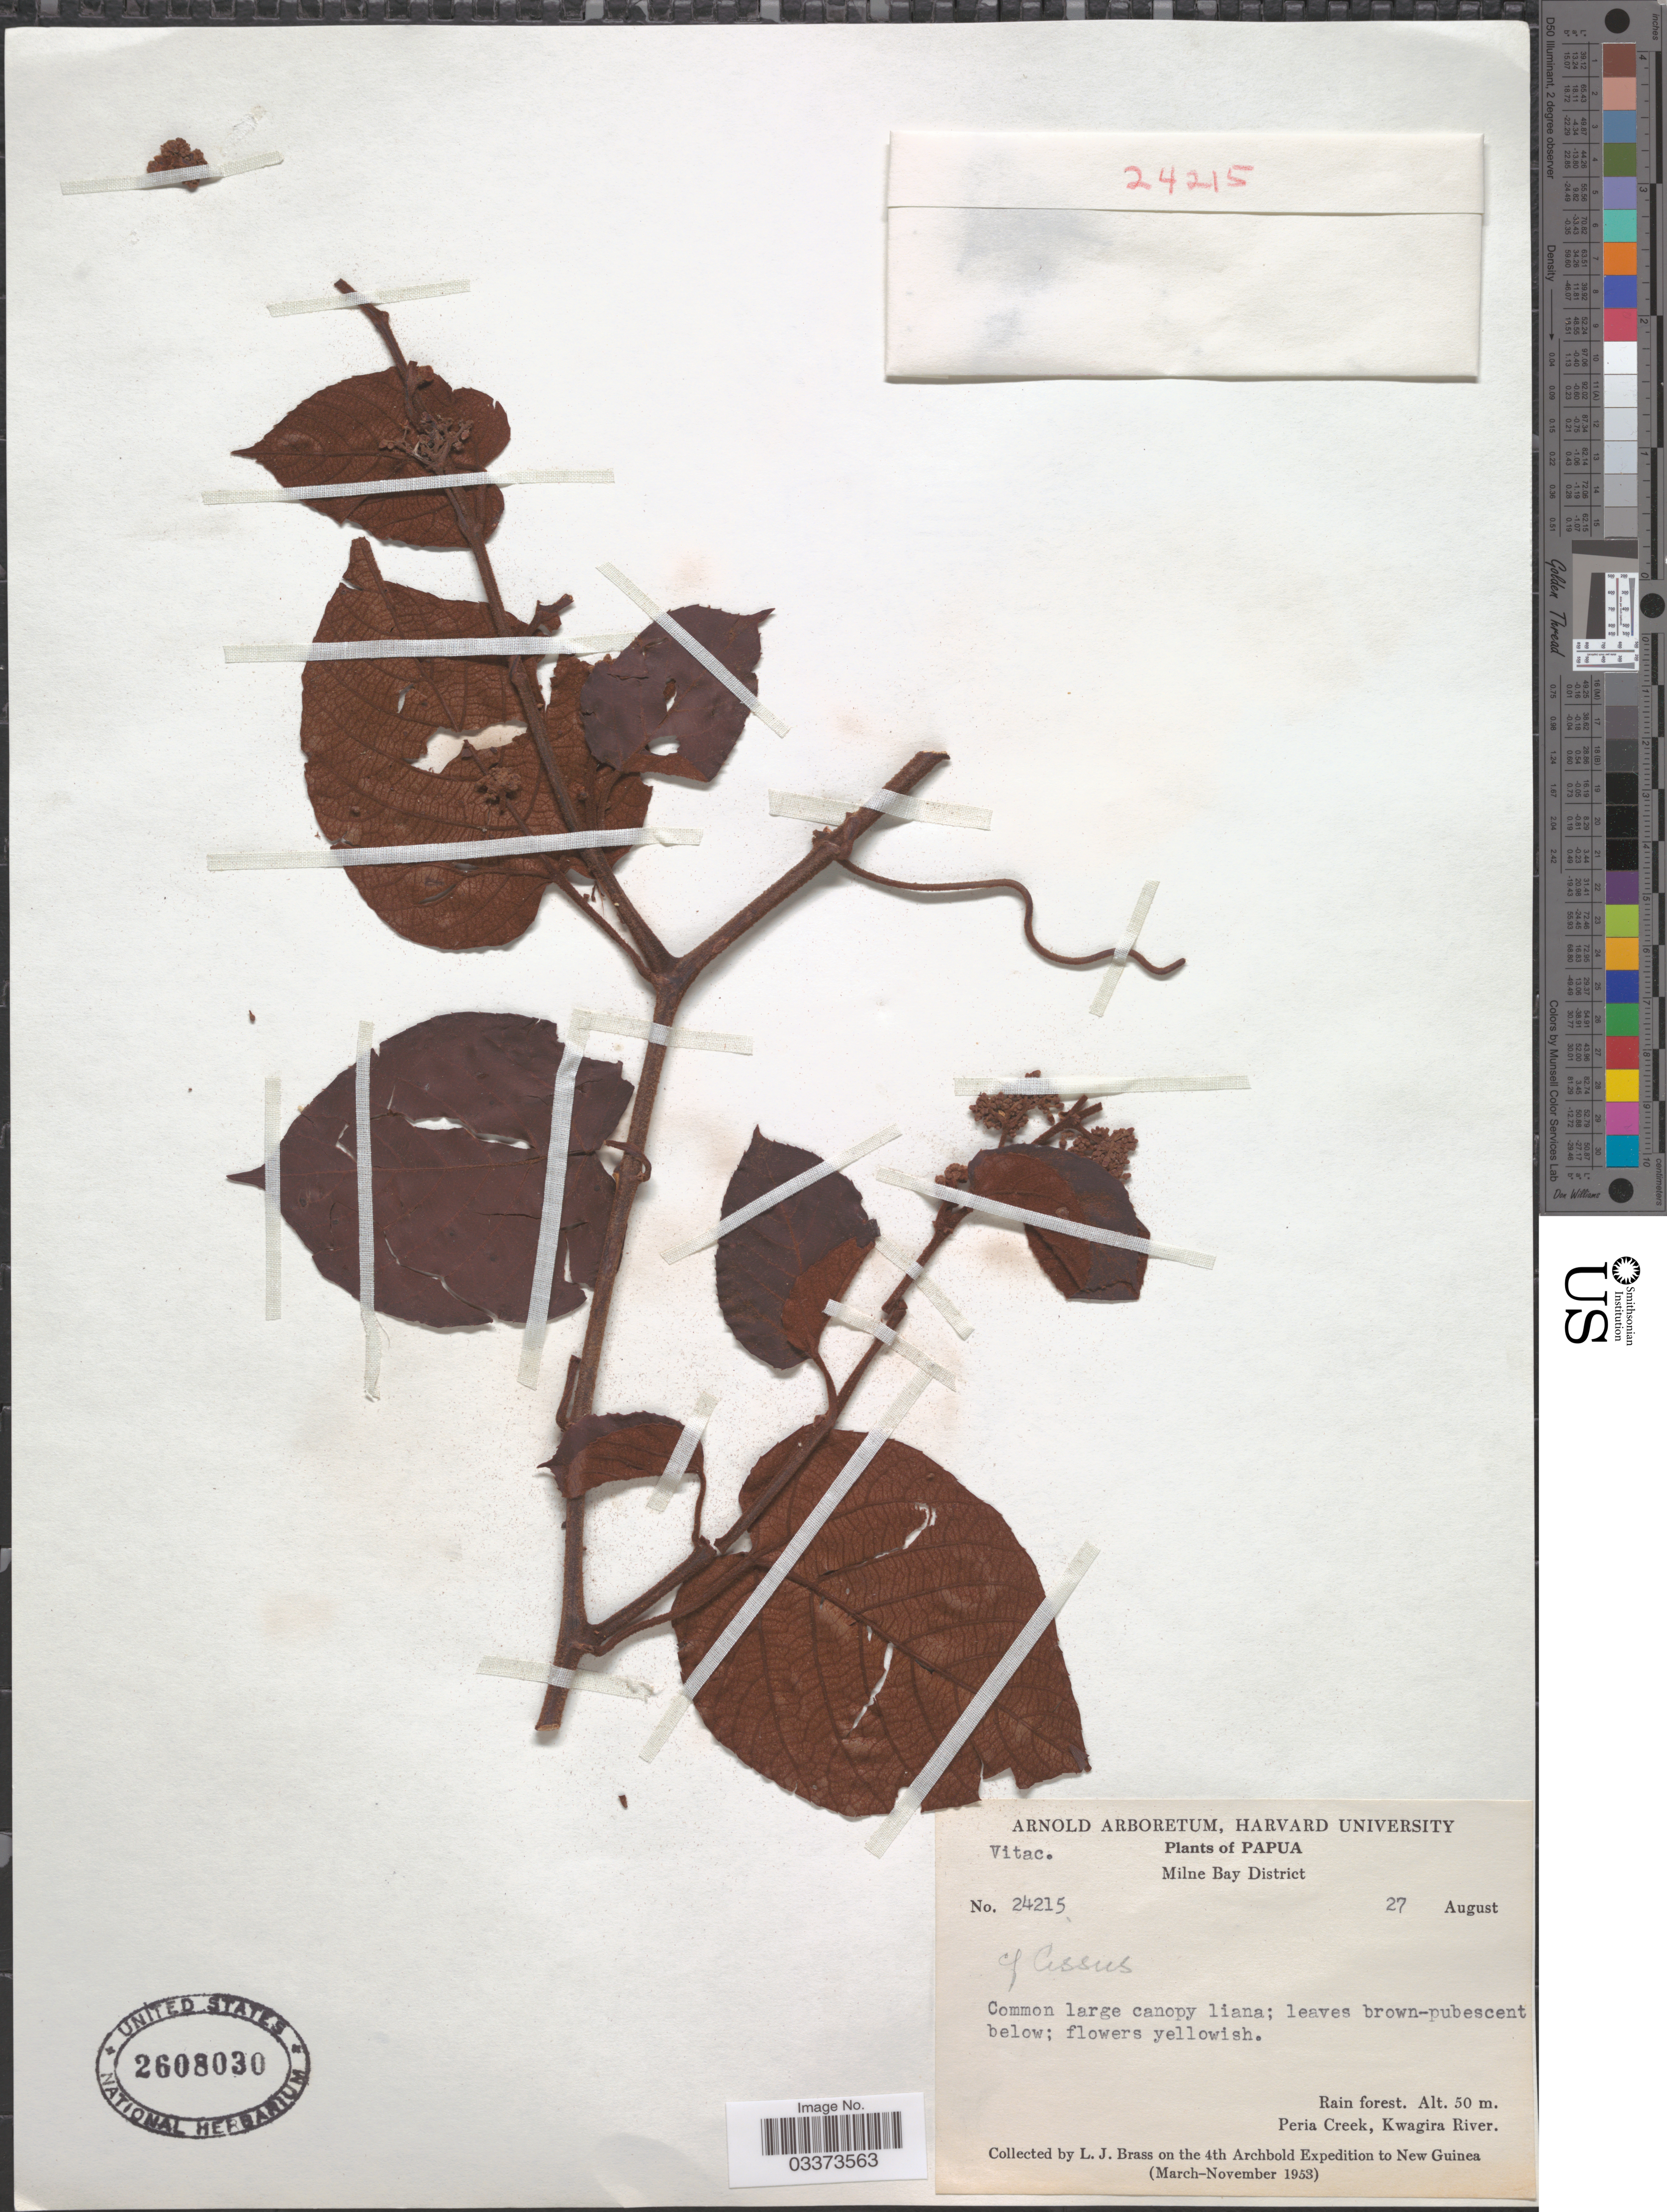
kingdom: Plantae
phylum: Tracheophyta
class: Magnoliopsida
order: Vitales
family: Vitaceae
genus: Cissus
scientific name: Cissus sp.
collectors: L. J. Brass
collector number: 24215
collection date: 1953-08-27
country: Papua New Guinea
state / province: Milne Bay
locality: Papua. Milne Bay District. Peria Creek, Kwagira River. New Guinea.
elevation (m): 50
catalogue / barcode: US 2608030